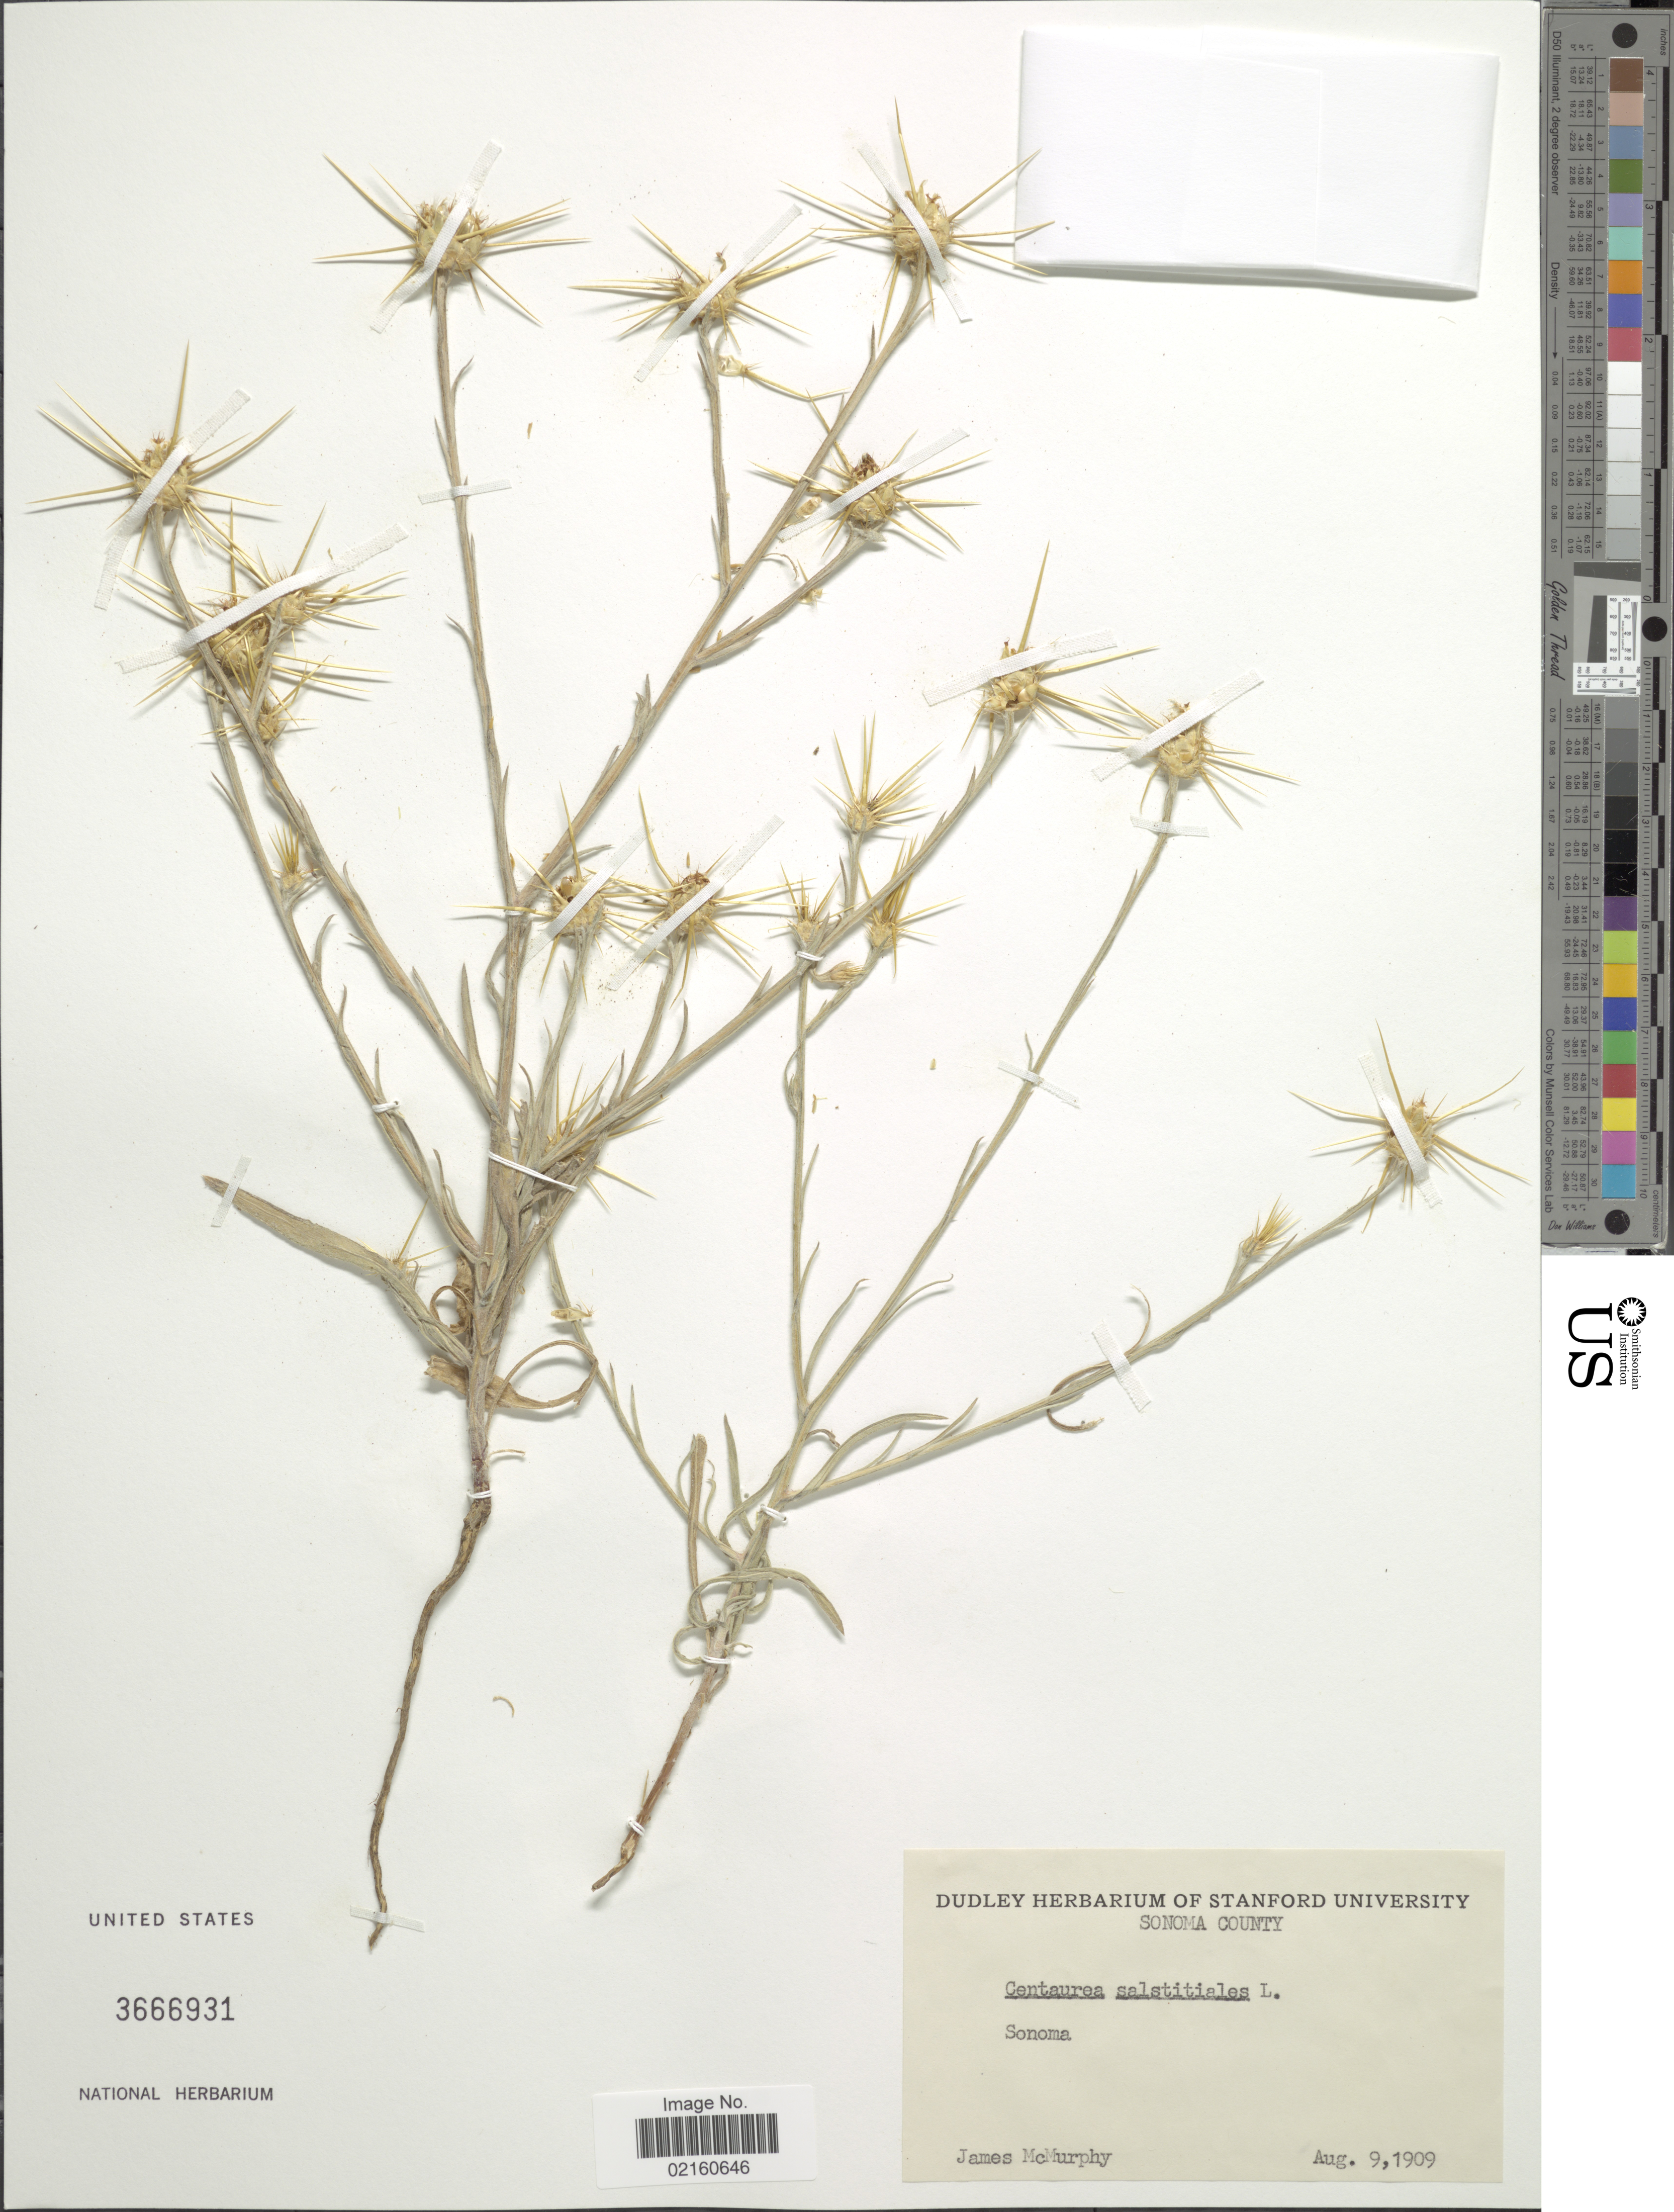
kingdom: Plantae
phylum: Tracheophyta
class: Magnoliopsida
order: Asterales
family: Asteraceae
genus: Centaurea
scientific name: Centaurea solstitialis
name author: L.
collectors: J. McMurphy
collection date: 1909-08-09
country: United States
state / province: California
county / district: Sonoma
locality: Sonoma County, Sonoma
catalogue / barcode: US 3666931